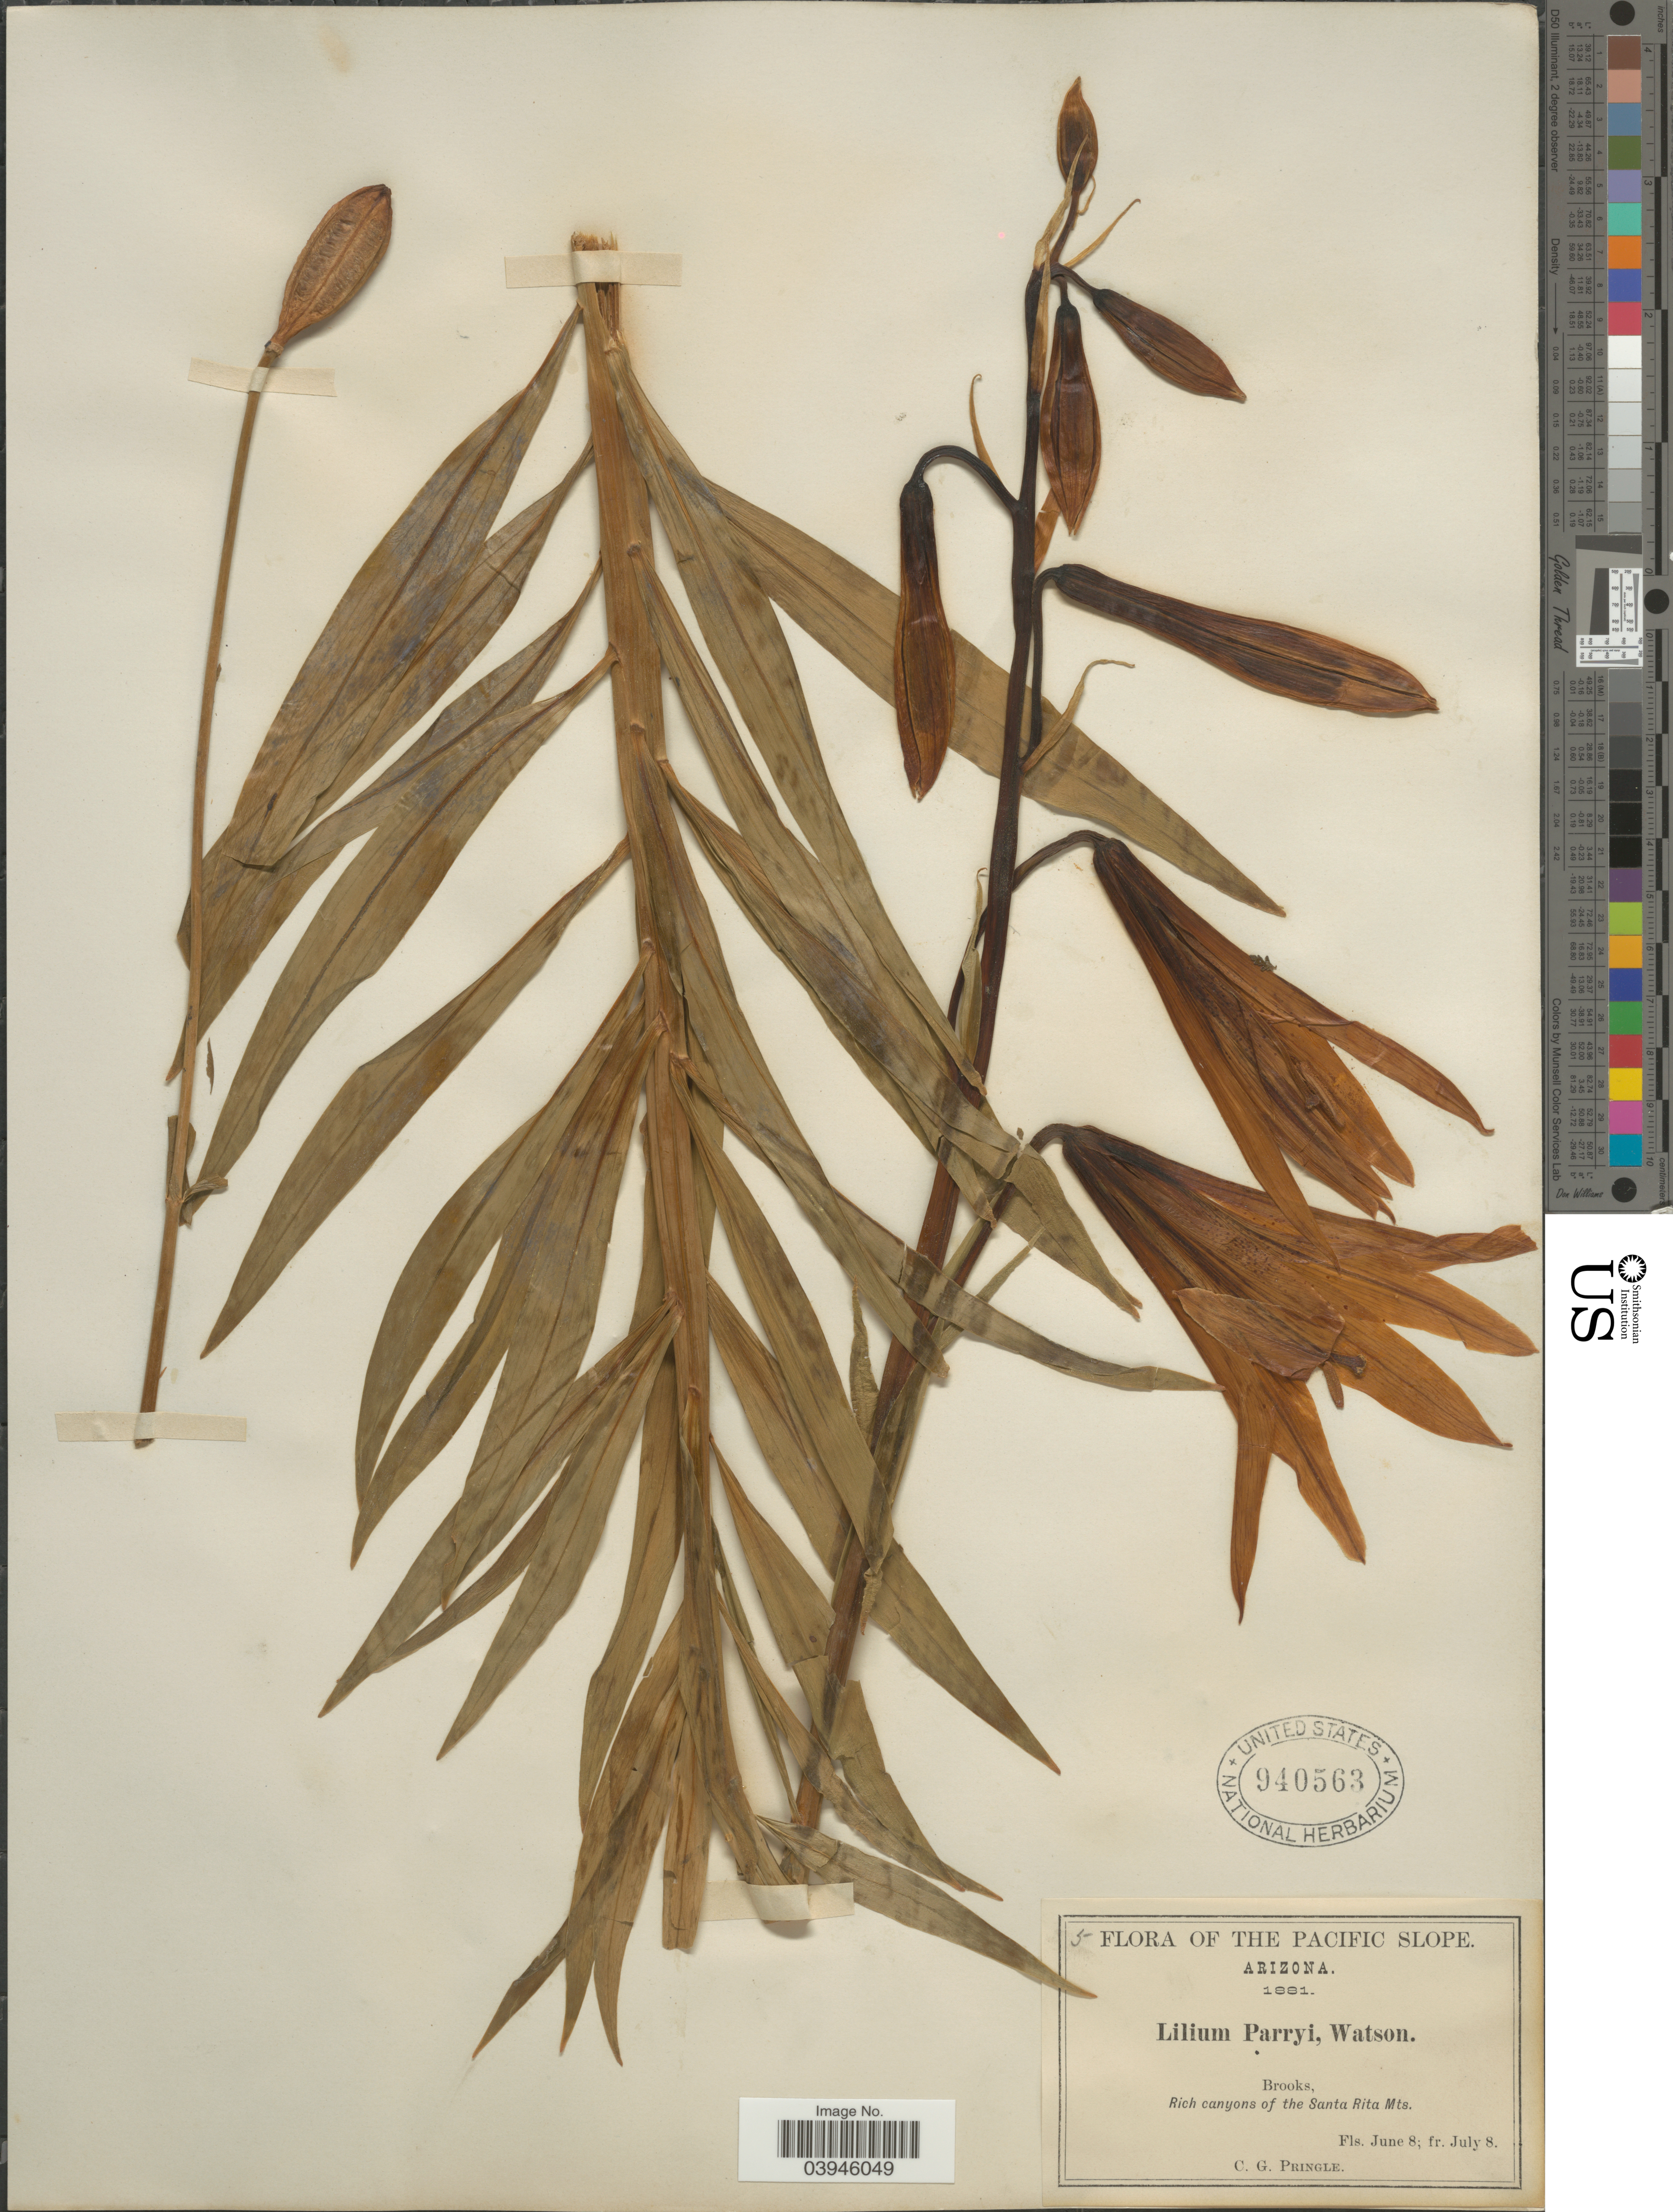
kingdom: Plantae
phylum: Tracheophyta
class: Liliopsida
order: Liliales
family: Liliaceae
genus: Lilium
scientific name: Lilium parryi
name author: S. Watson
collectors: C. G. Pringle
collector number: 5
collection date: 1881-06-08/1881-07-08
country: United States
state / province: Arizona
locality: The Pacific Slope. Brooks, Rich canyons of the Santa Rita Mts.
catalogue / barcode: US 940563